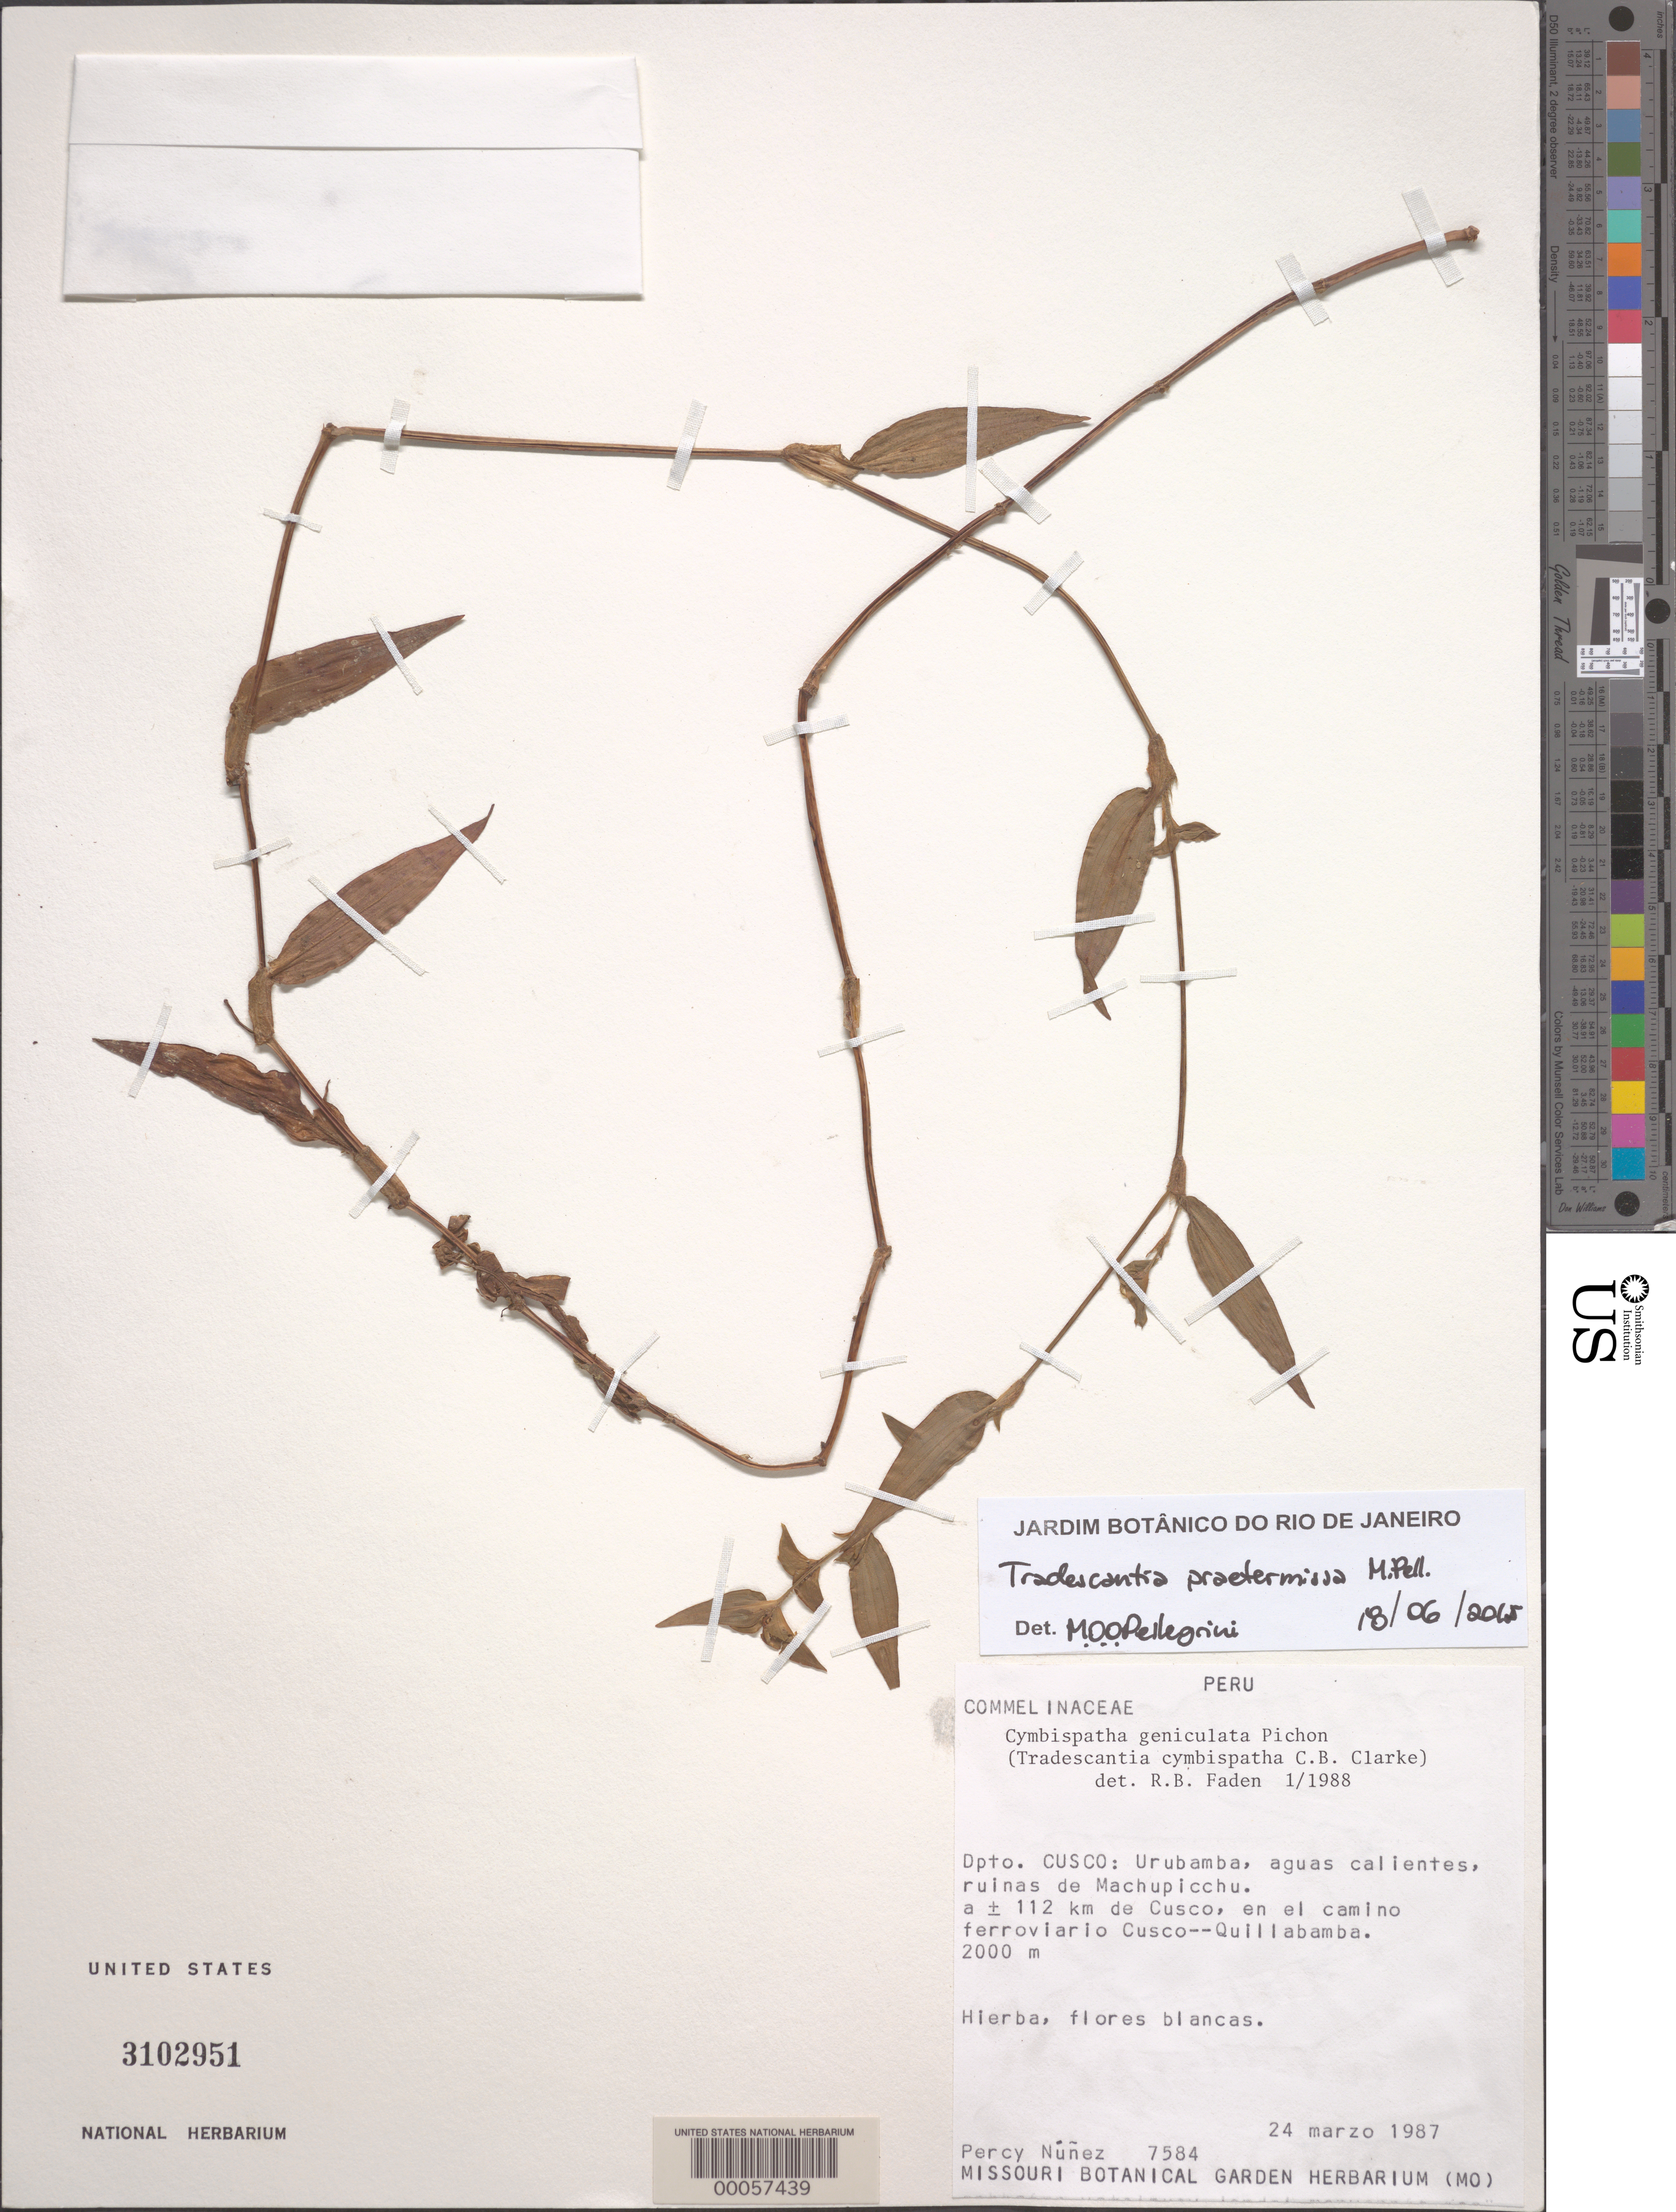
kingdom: Plantae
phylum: Tracheophyta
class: Liliopsida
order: Commelinales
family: Commelinaceae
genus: Tradescantia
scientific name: Tradescantia praetermissa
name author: M. Pell.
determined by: Pellegrini, M. O. de Oliveira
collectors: P. Nuñez V.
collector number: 7584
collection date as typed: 24 Mar 1987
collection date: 1987-03-24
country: Peru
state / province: Cusco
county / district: Urubamba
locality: Machu Picchu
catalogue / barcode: US 3102951